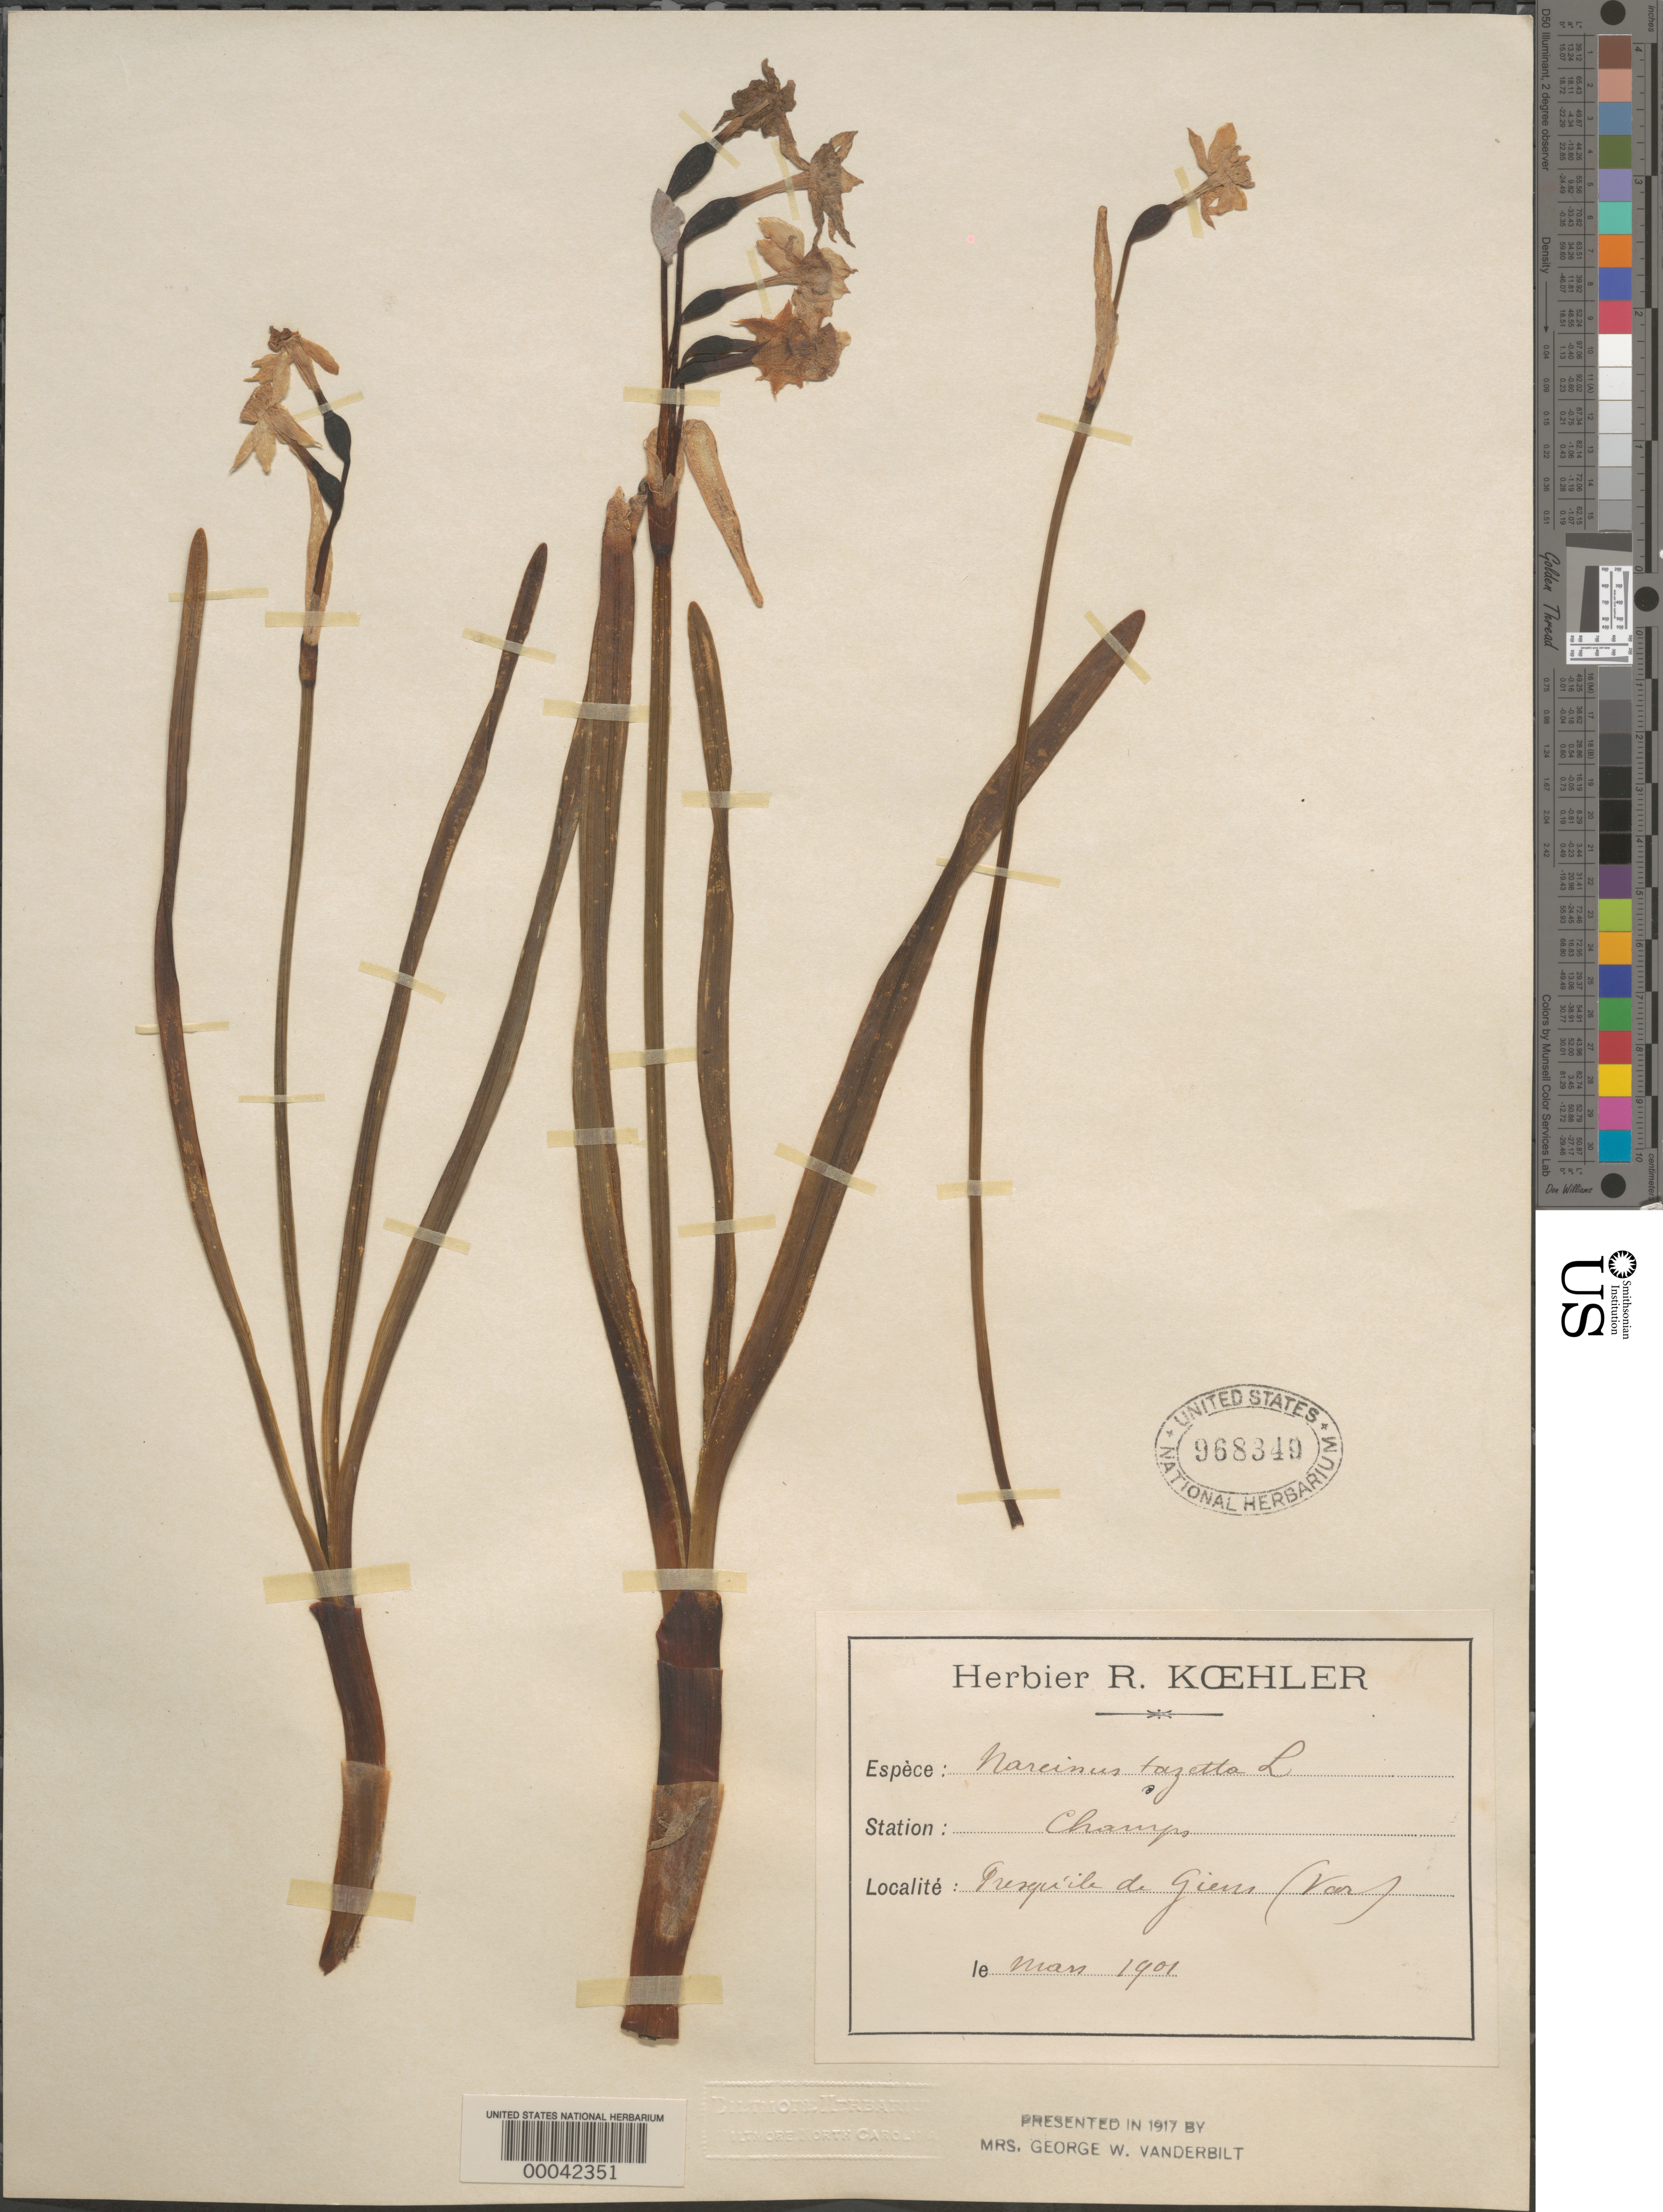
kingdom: Plantae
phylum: Tracheophyta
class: Liliopsida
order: Asparagales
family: Amaryllidaceae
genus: Narcissus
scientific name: Narcissus tazetta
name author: L.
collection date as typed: Mar 1901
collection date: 1901-03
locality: Presqu'ie de gierrs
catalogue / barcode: US 968349